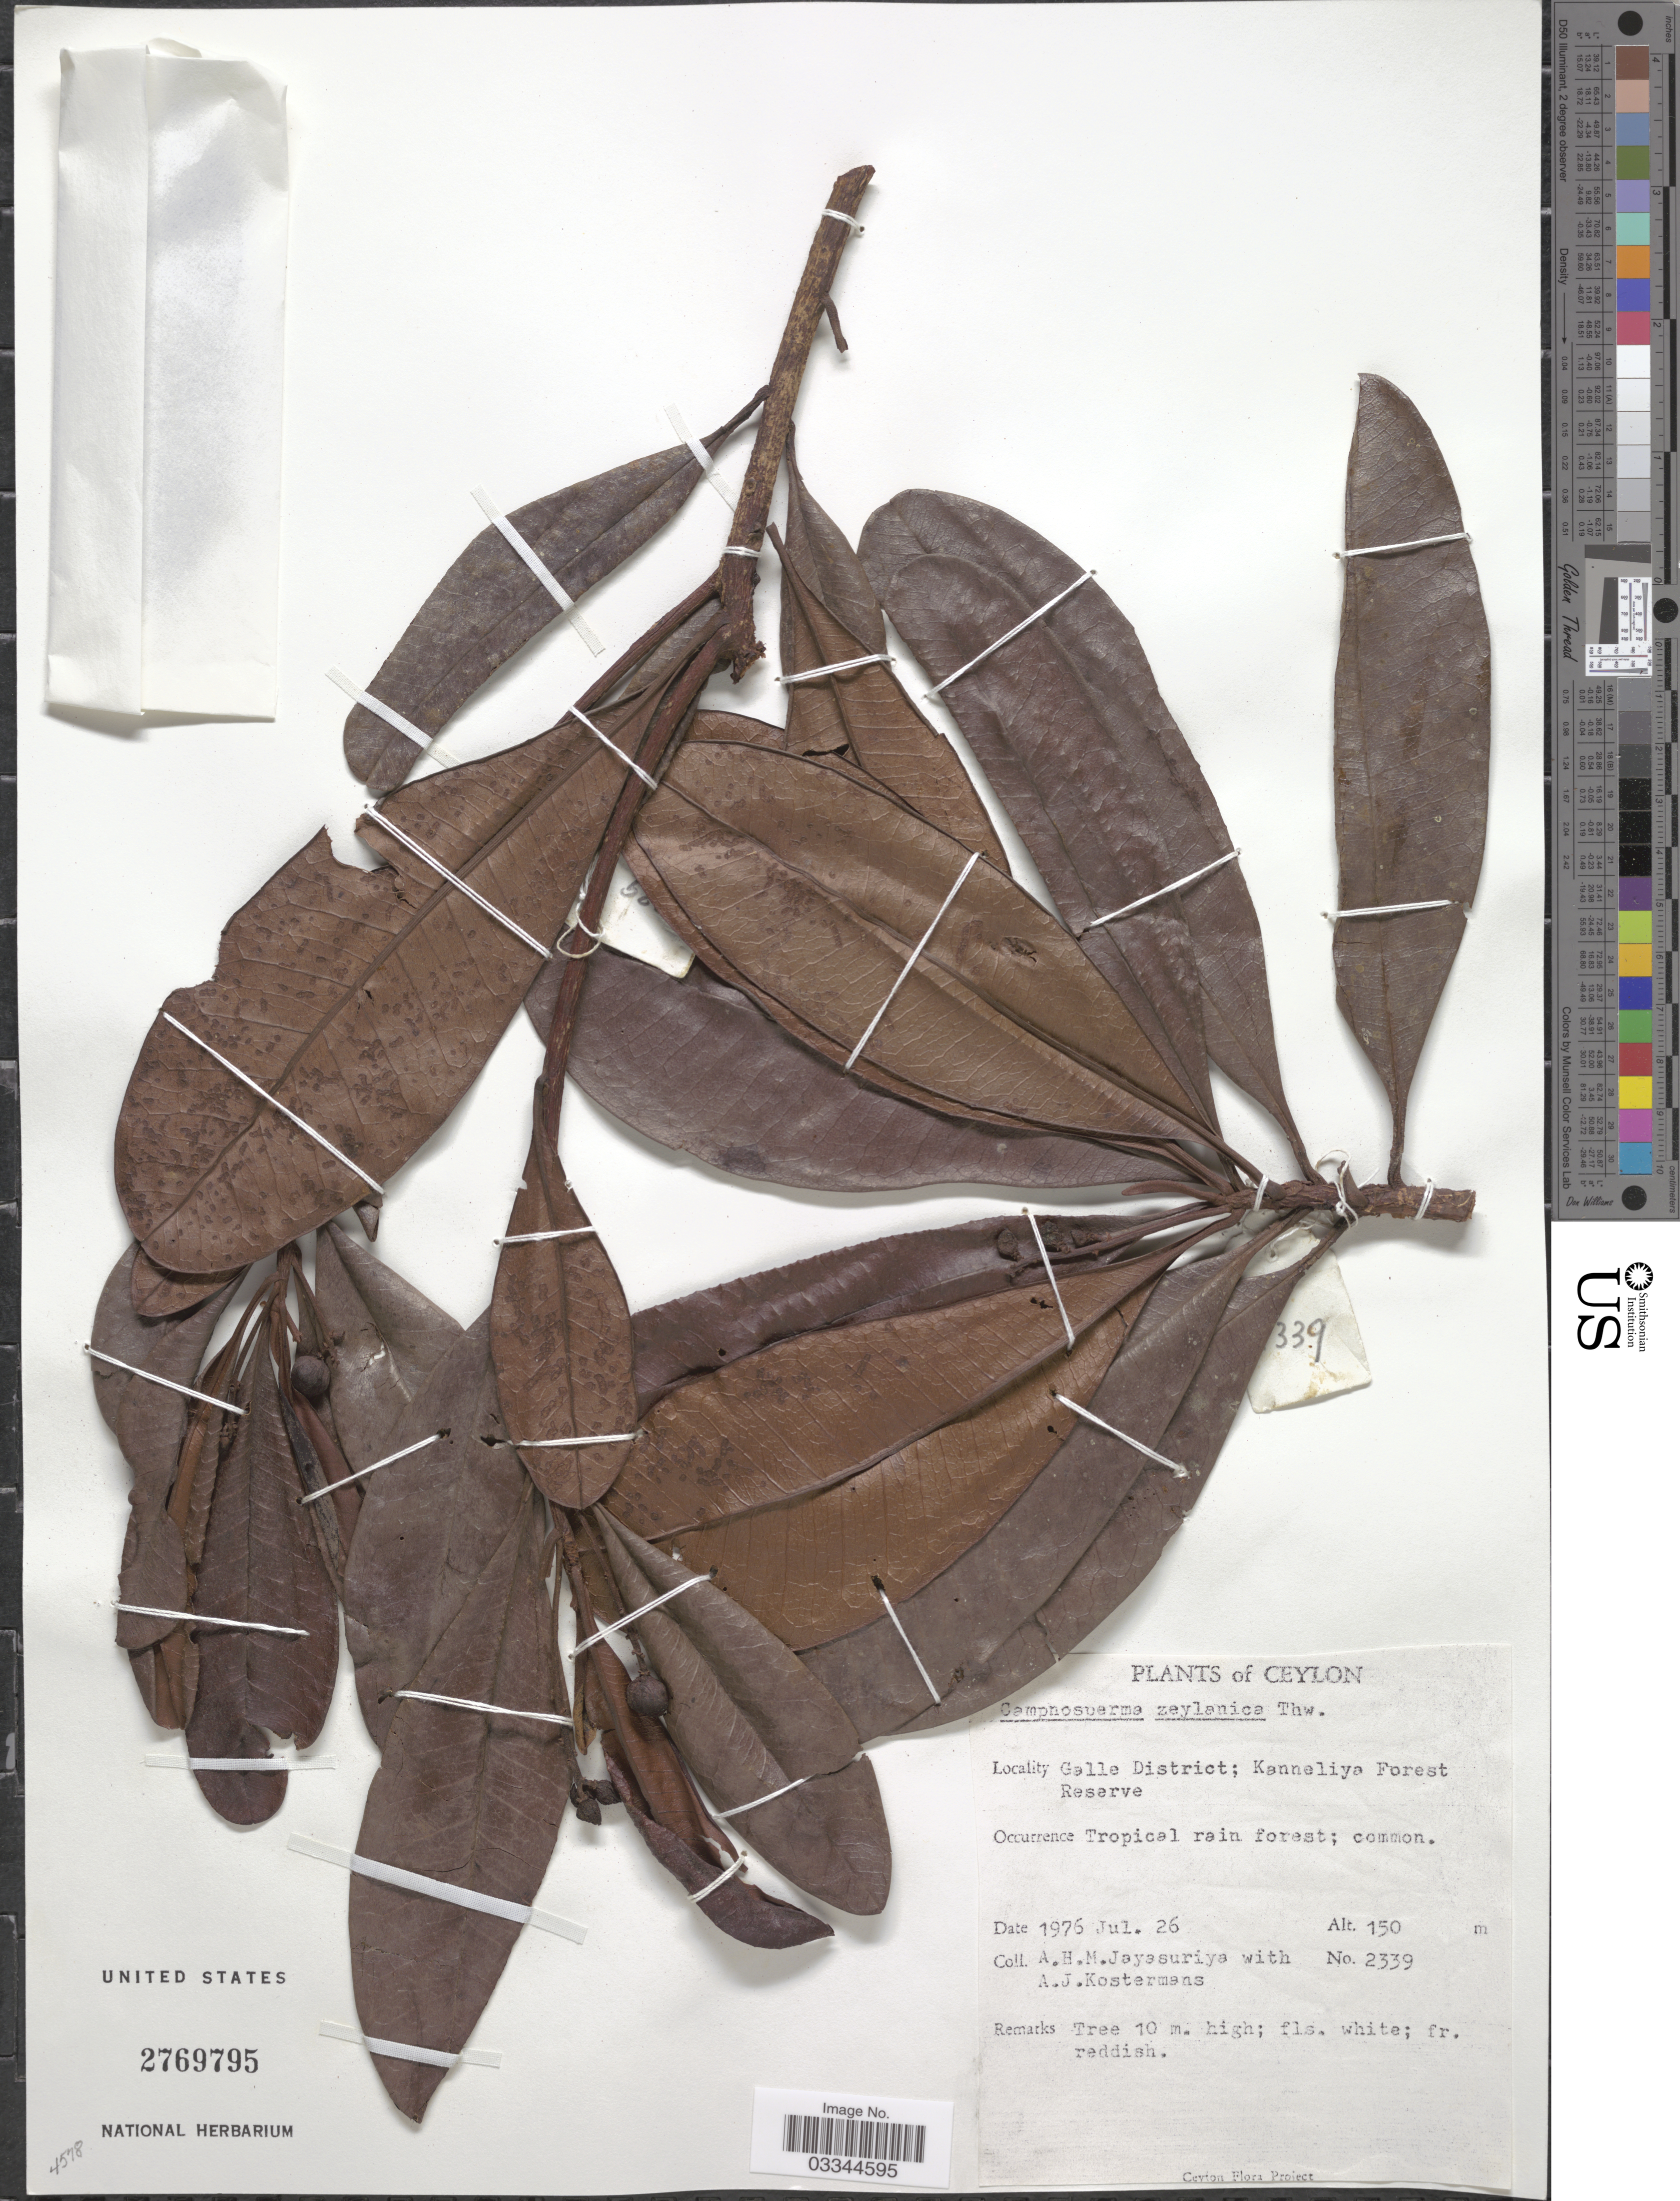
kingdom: Plantae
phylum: Tracheophyta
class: Magnoliopsida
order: Sapindales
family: Anacardiaceae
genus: Campnosperma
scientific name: Campnosperma zeylanicum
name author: Thwaites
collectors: A. H. Jayasuriya & A. J. G. Kostermans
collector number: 2339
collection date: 1976-07-26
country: Sri Lanka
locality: Ceylon. Galle District; Kanneliya Forest Reserve.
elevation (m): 150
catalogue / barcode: US 2769795